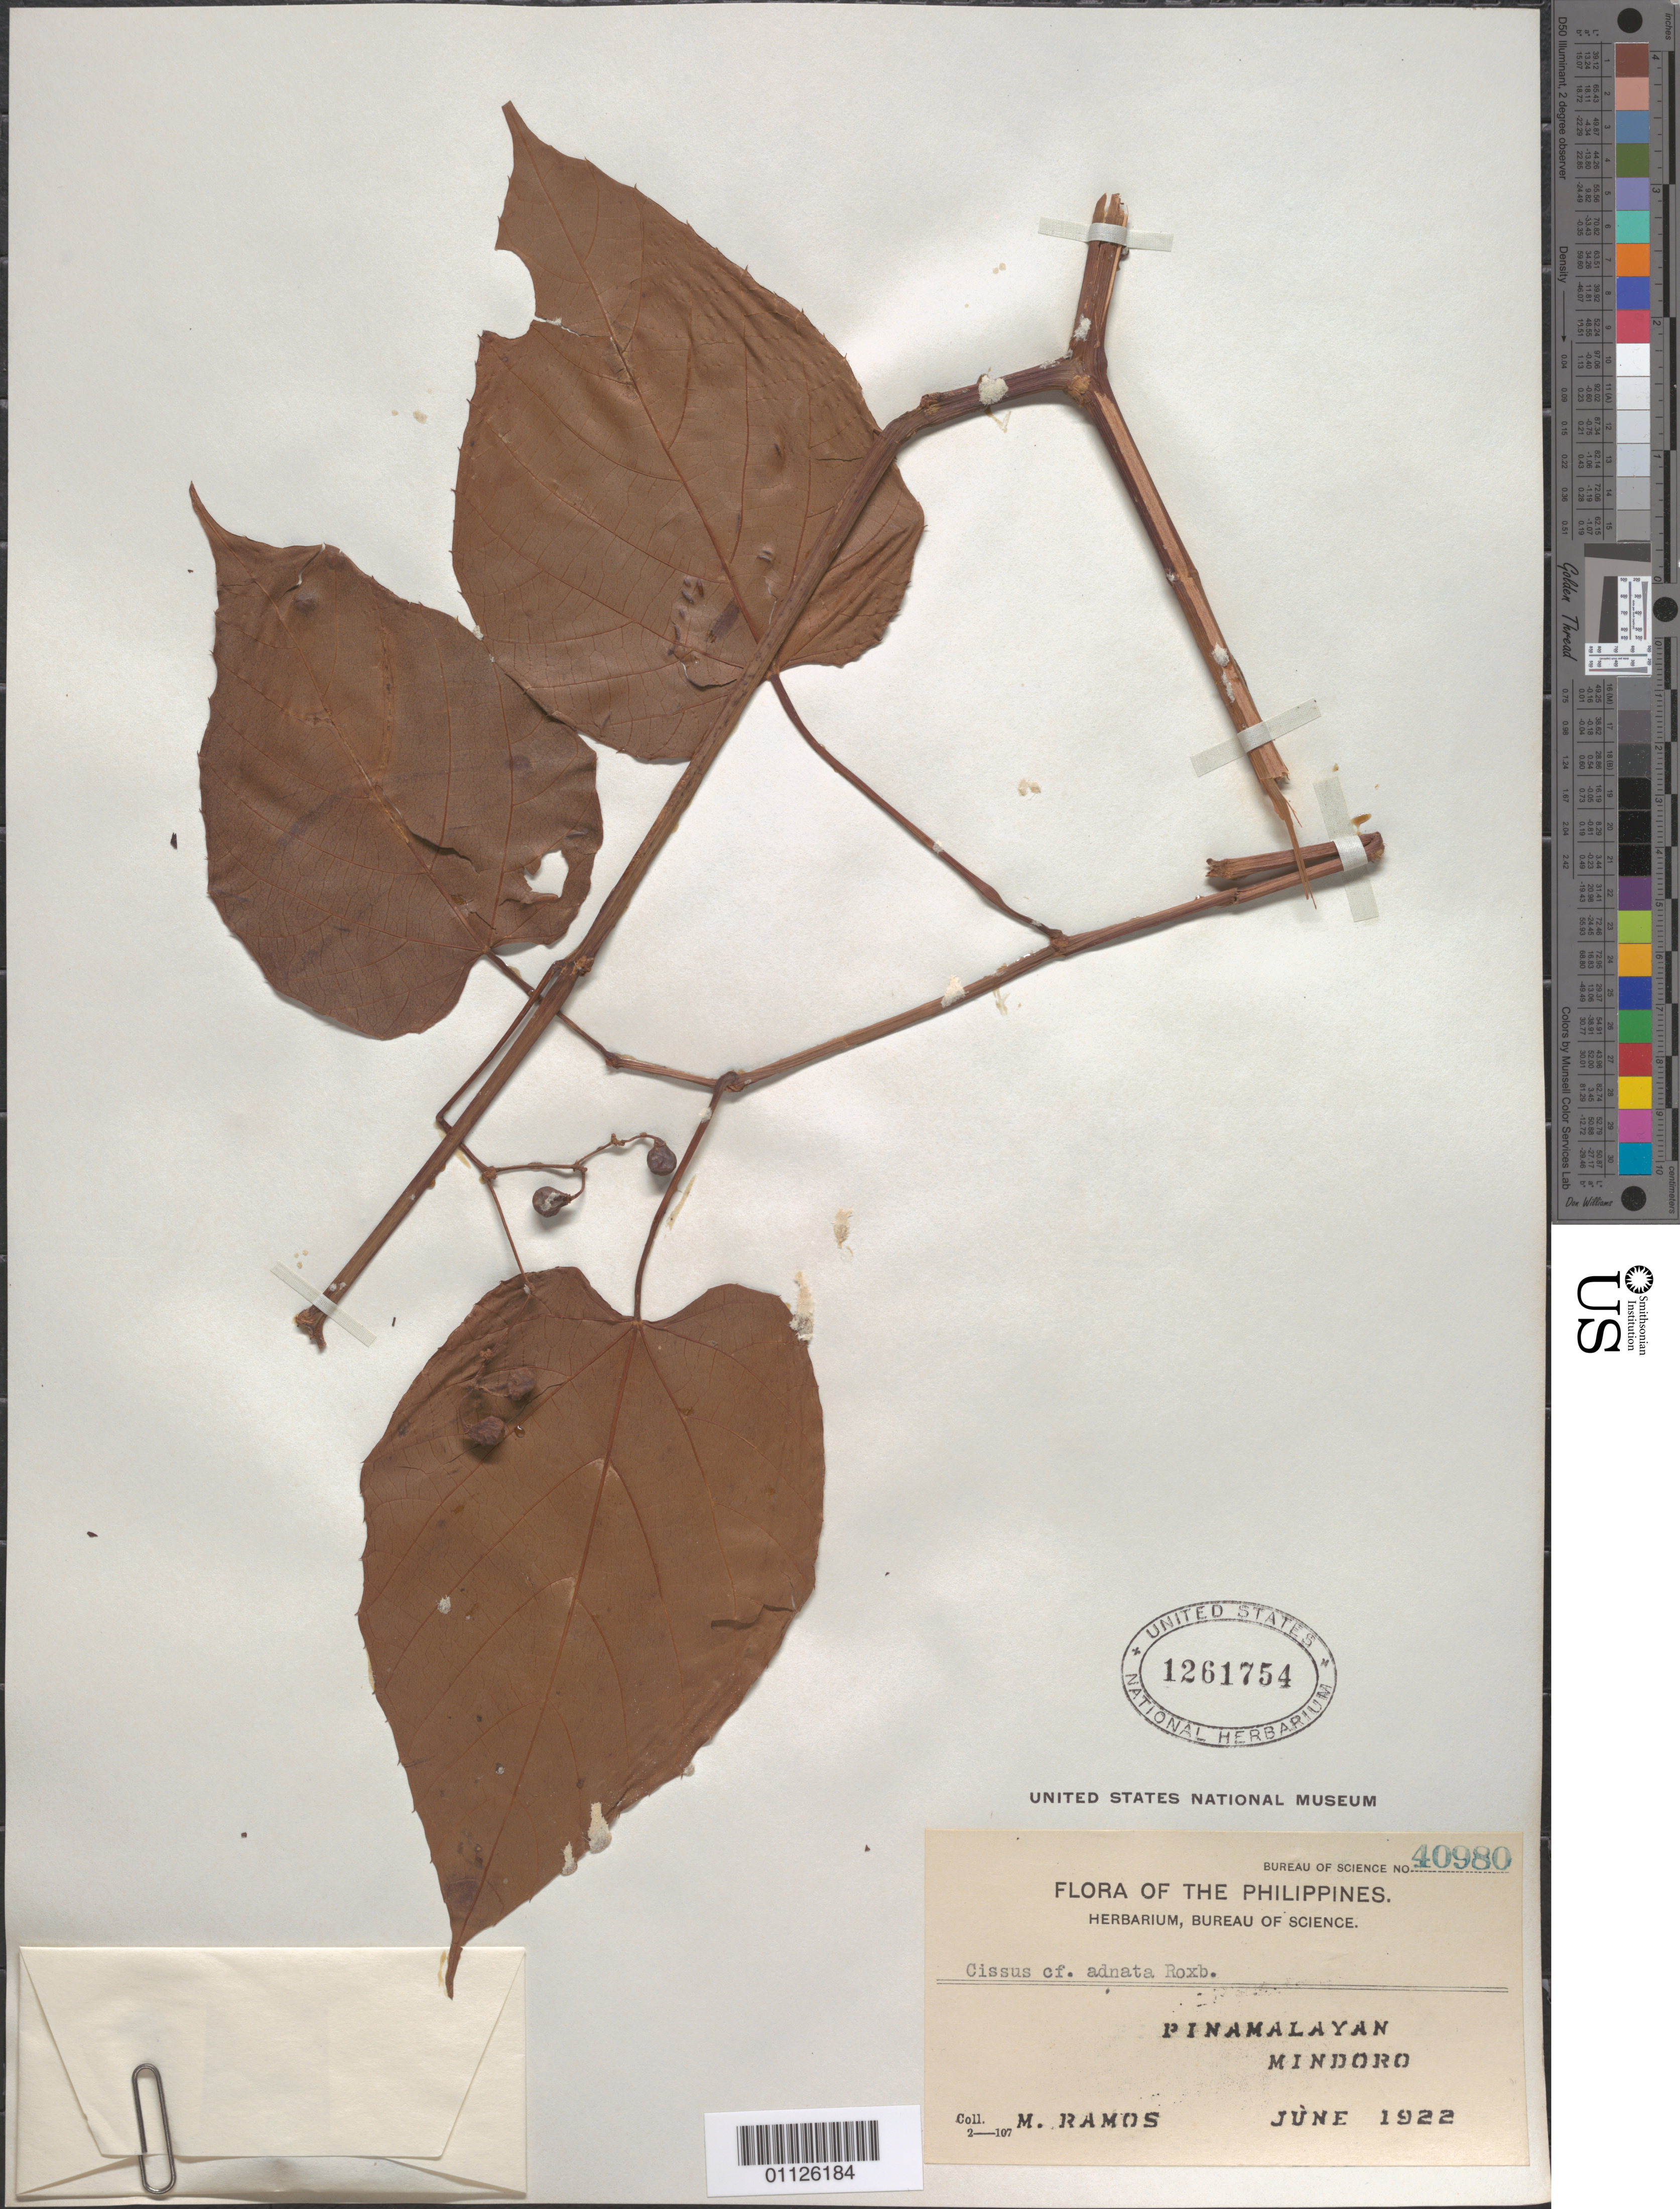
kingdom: Plantae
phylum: Tracheophyta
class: Magnoliopsida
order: Vitales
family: Vitaceae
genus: Cissus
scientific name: Cissus adnata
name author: Roxb.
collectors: M. Ramos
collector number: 40980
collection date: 1922-06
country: Philippines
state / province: Mimaropa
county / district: Mindoro Oriental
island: Mindoro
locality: Pinamalayan.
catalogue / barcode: US 1261754